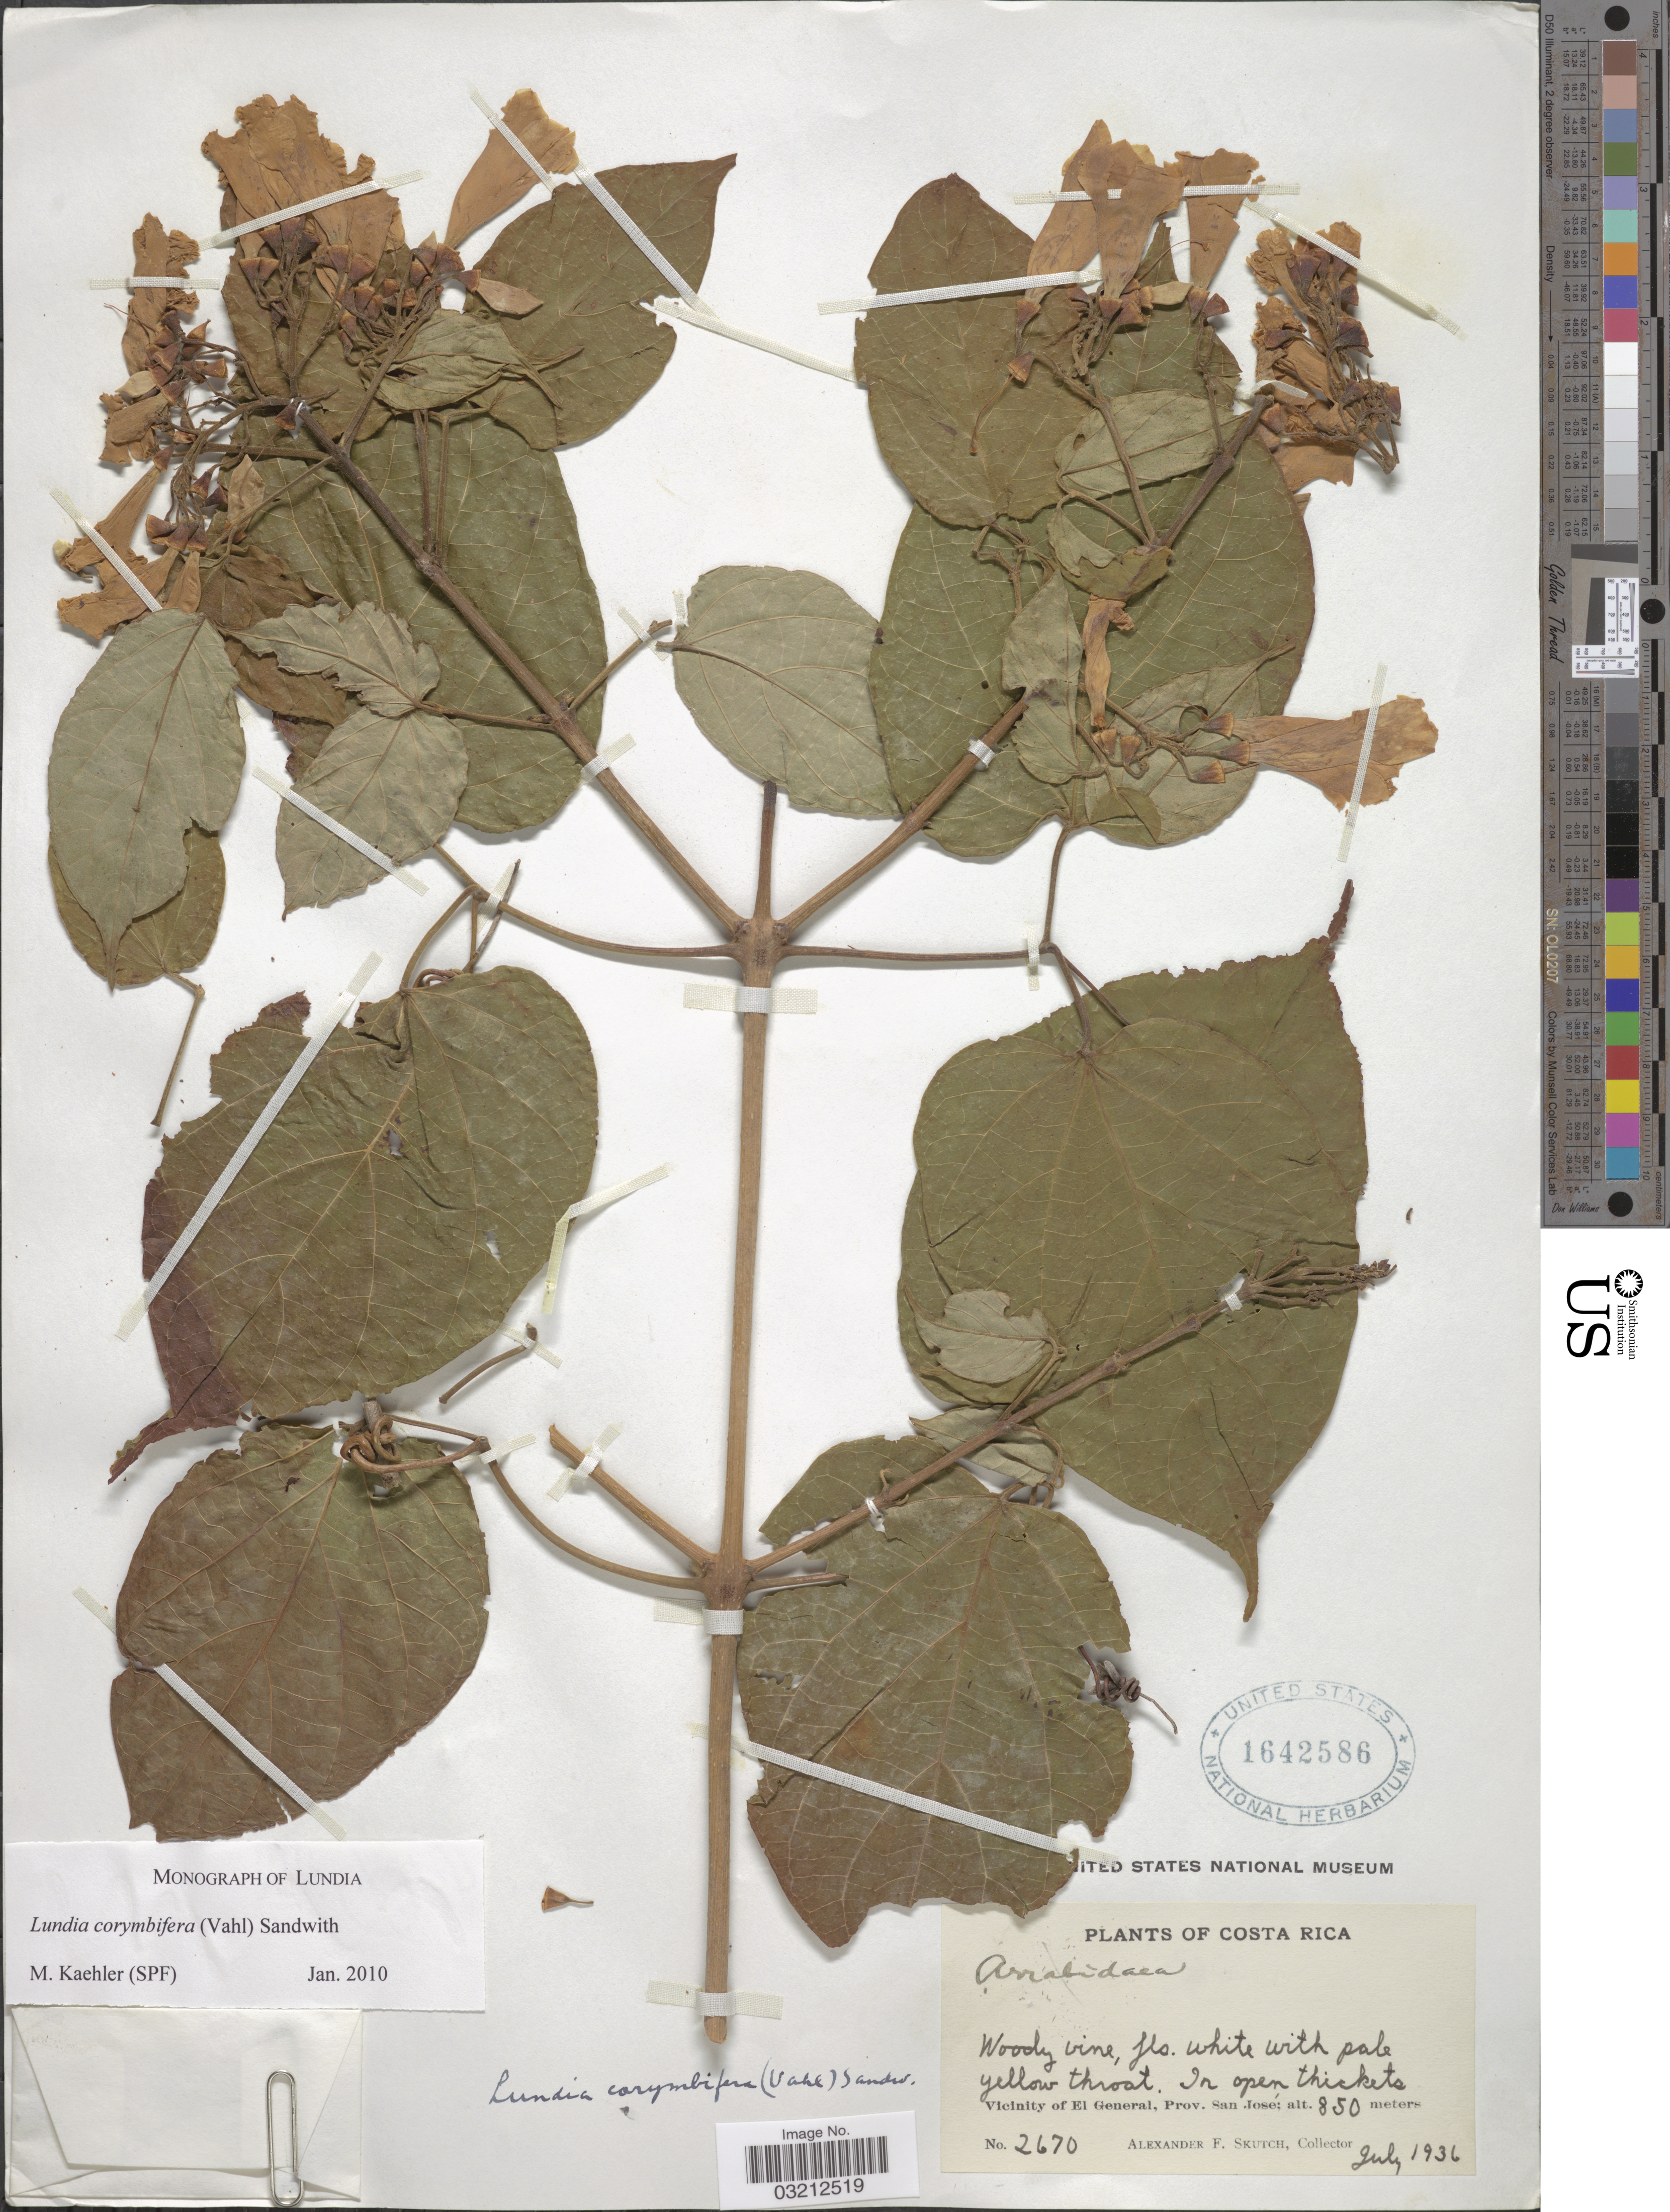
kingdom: Plantae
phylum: Tracheophyta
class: Magnoliopsida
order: Lamiales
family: Bignoniaceae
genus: Lundia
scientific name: Lundia corymbifera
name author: (Vahl) Sandwith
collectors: A. F. Skutch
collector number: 2670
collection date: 1936-07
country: Costa Rica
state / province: San José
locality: Vicinity of El General.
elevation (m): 850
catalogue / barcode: US 1642586